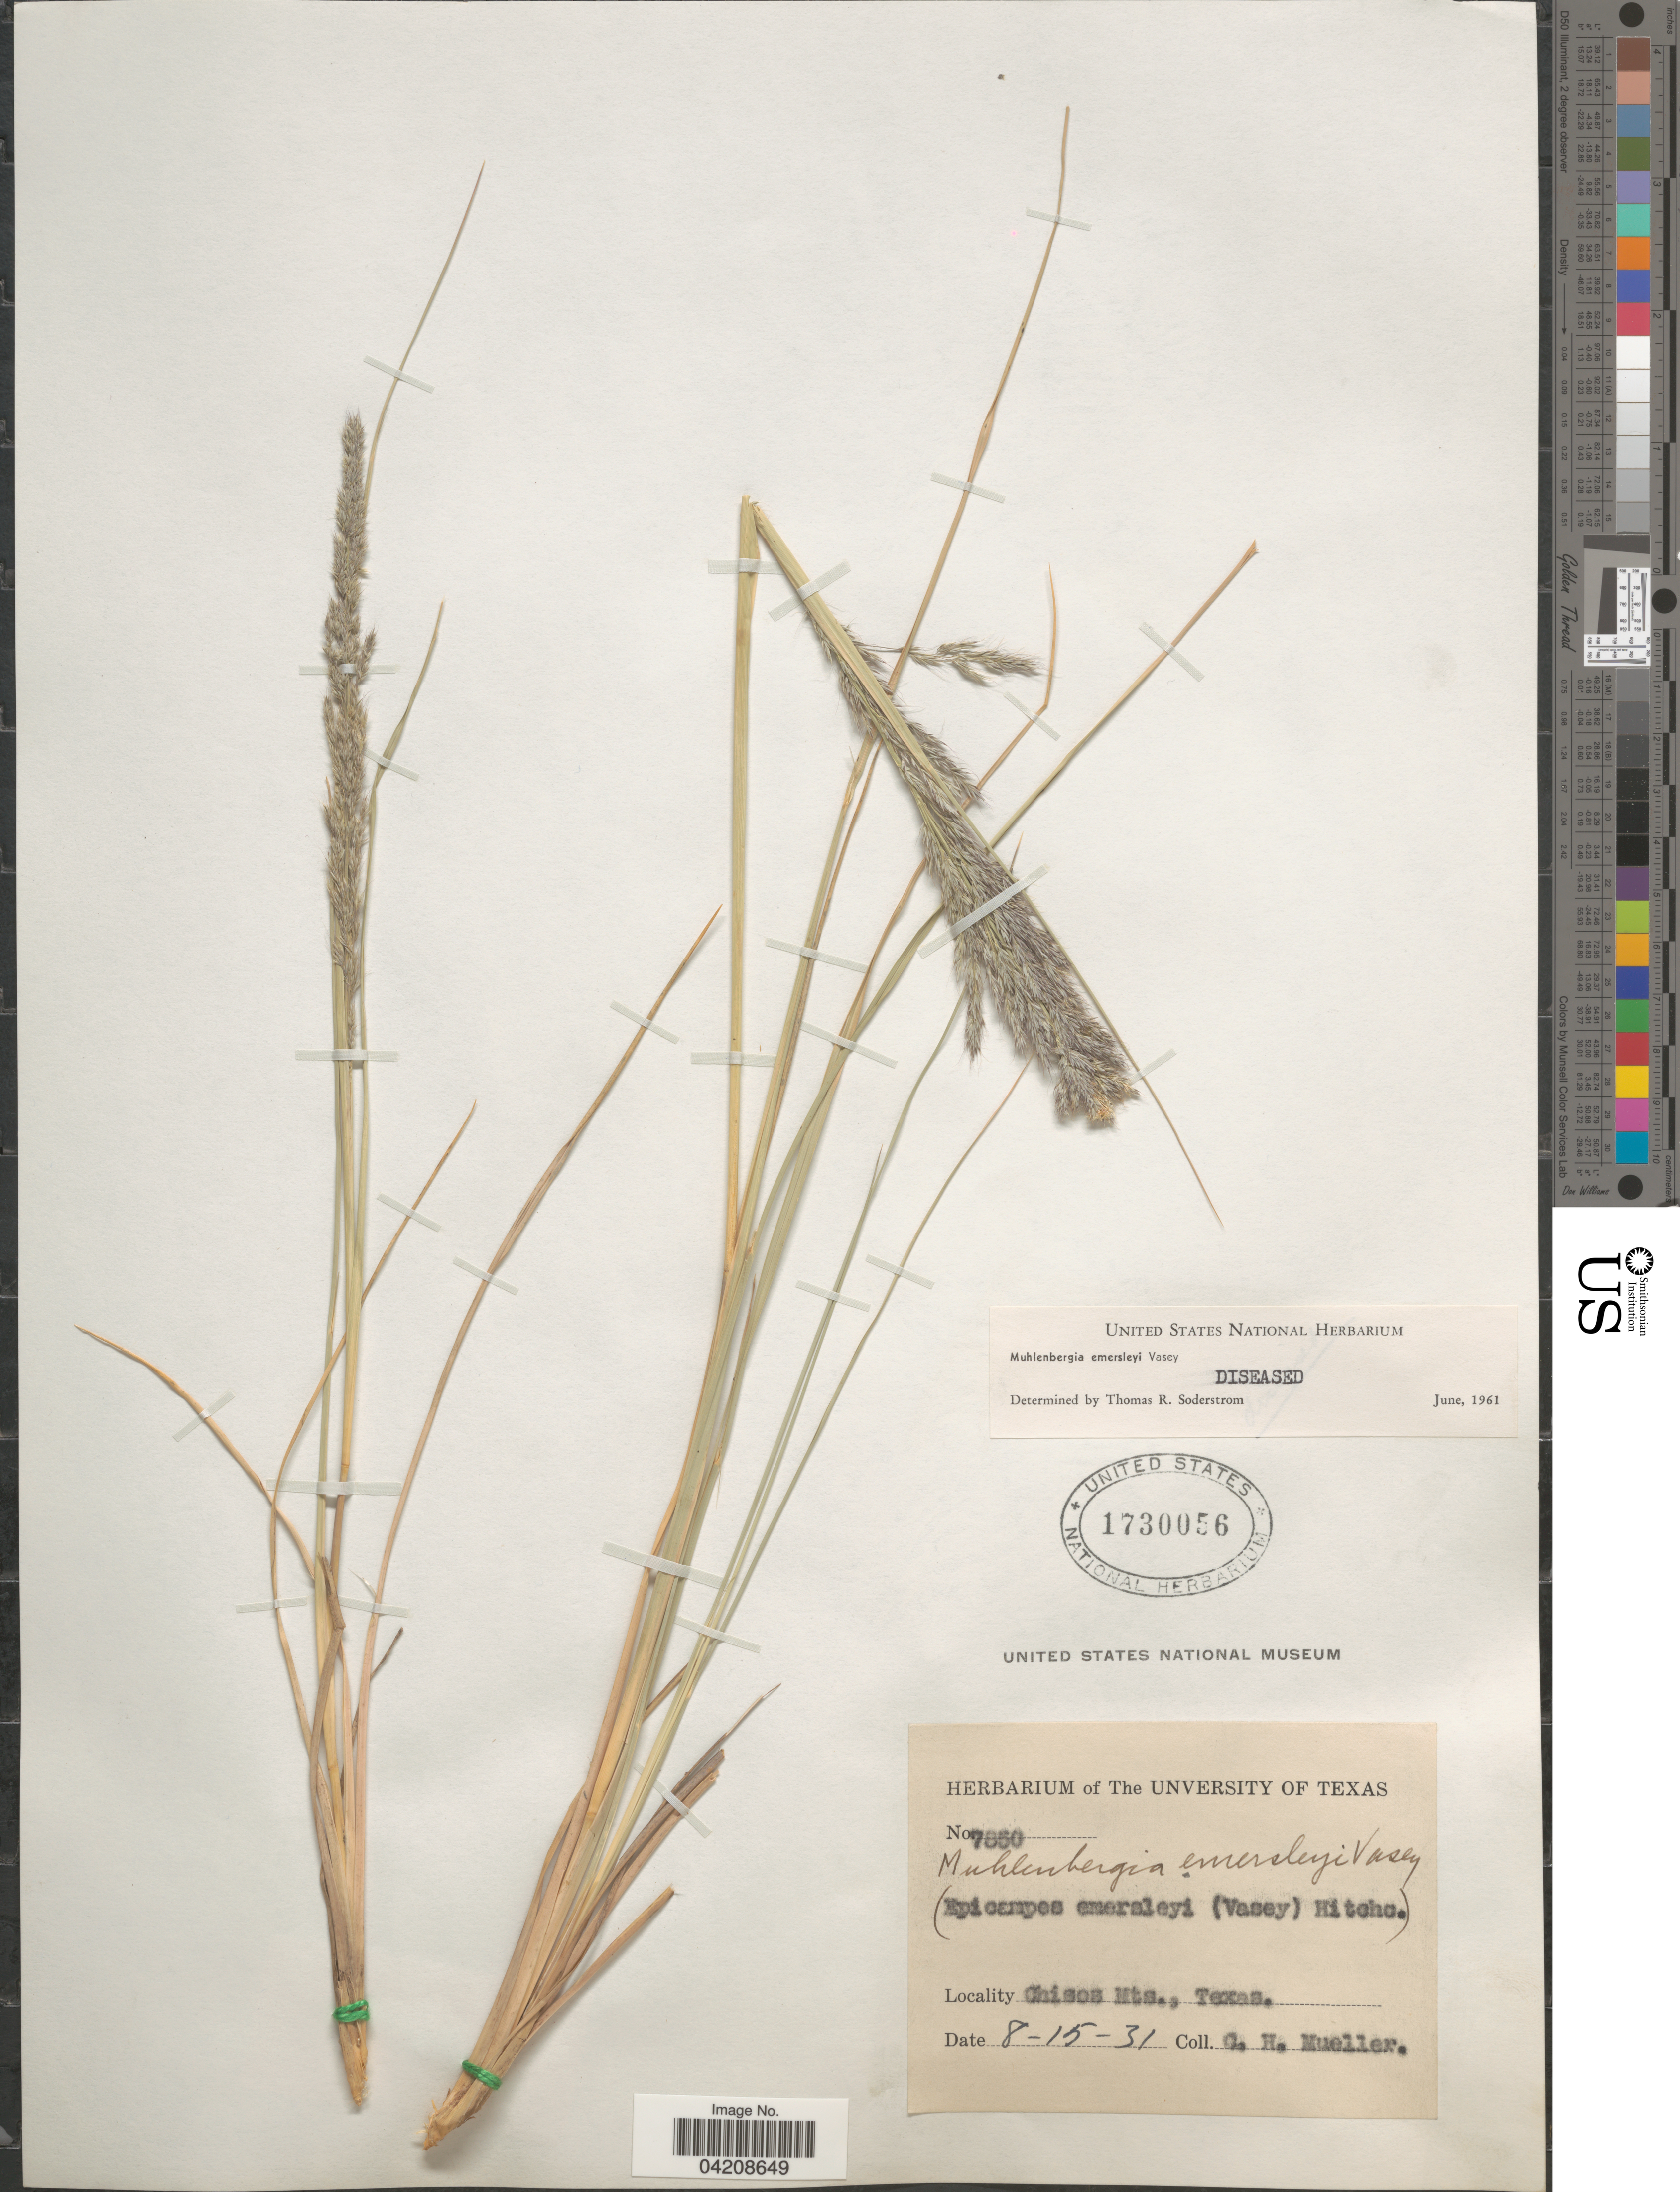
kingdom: Plantae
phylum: Tracheophyta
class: Liliopsida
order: Poales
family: Poaceae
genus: Muhlenbergia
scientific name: Muhlenbergia emersleyi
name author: Vasey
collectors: C. H. Mueller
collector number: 7850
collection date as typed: Transcribed d/m/y: 15/8/31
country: United States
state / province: Texas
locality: Chisos Mts.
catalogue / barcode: US 1730056